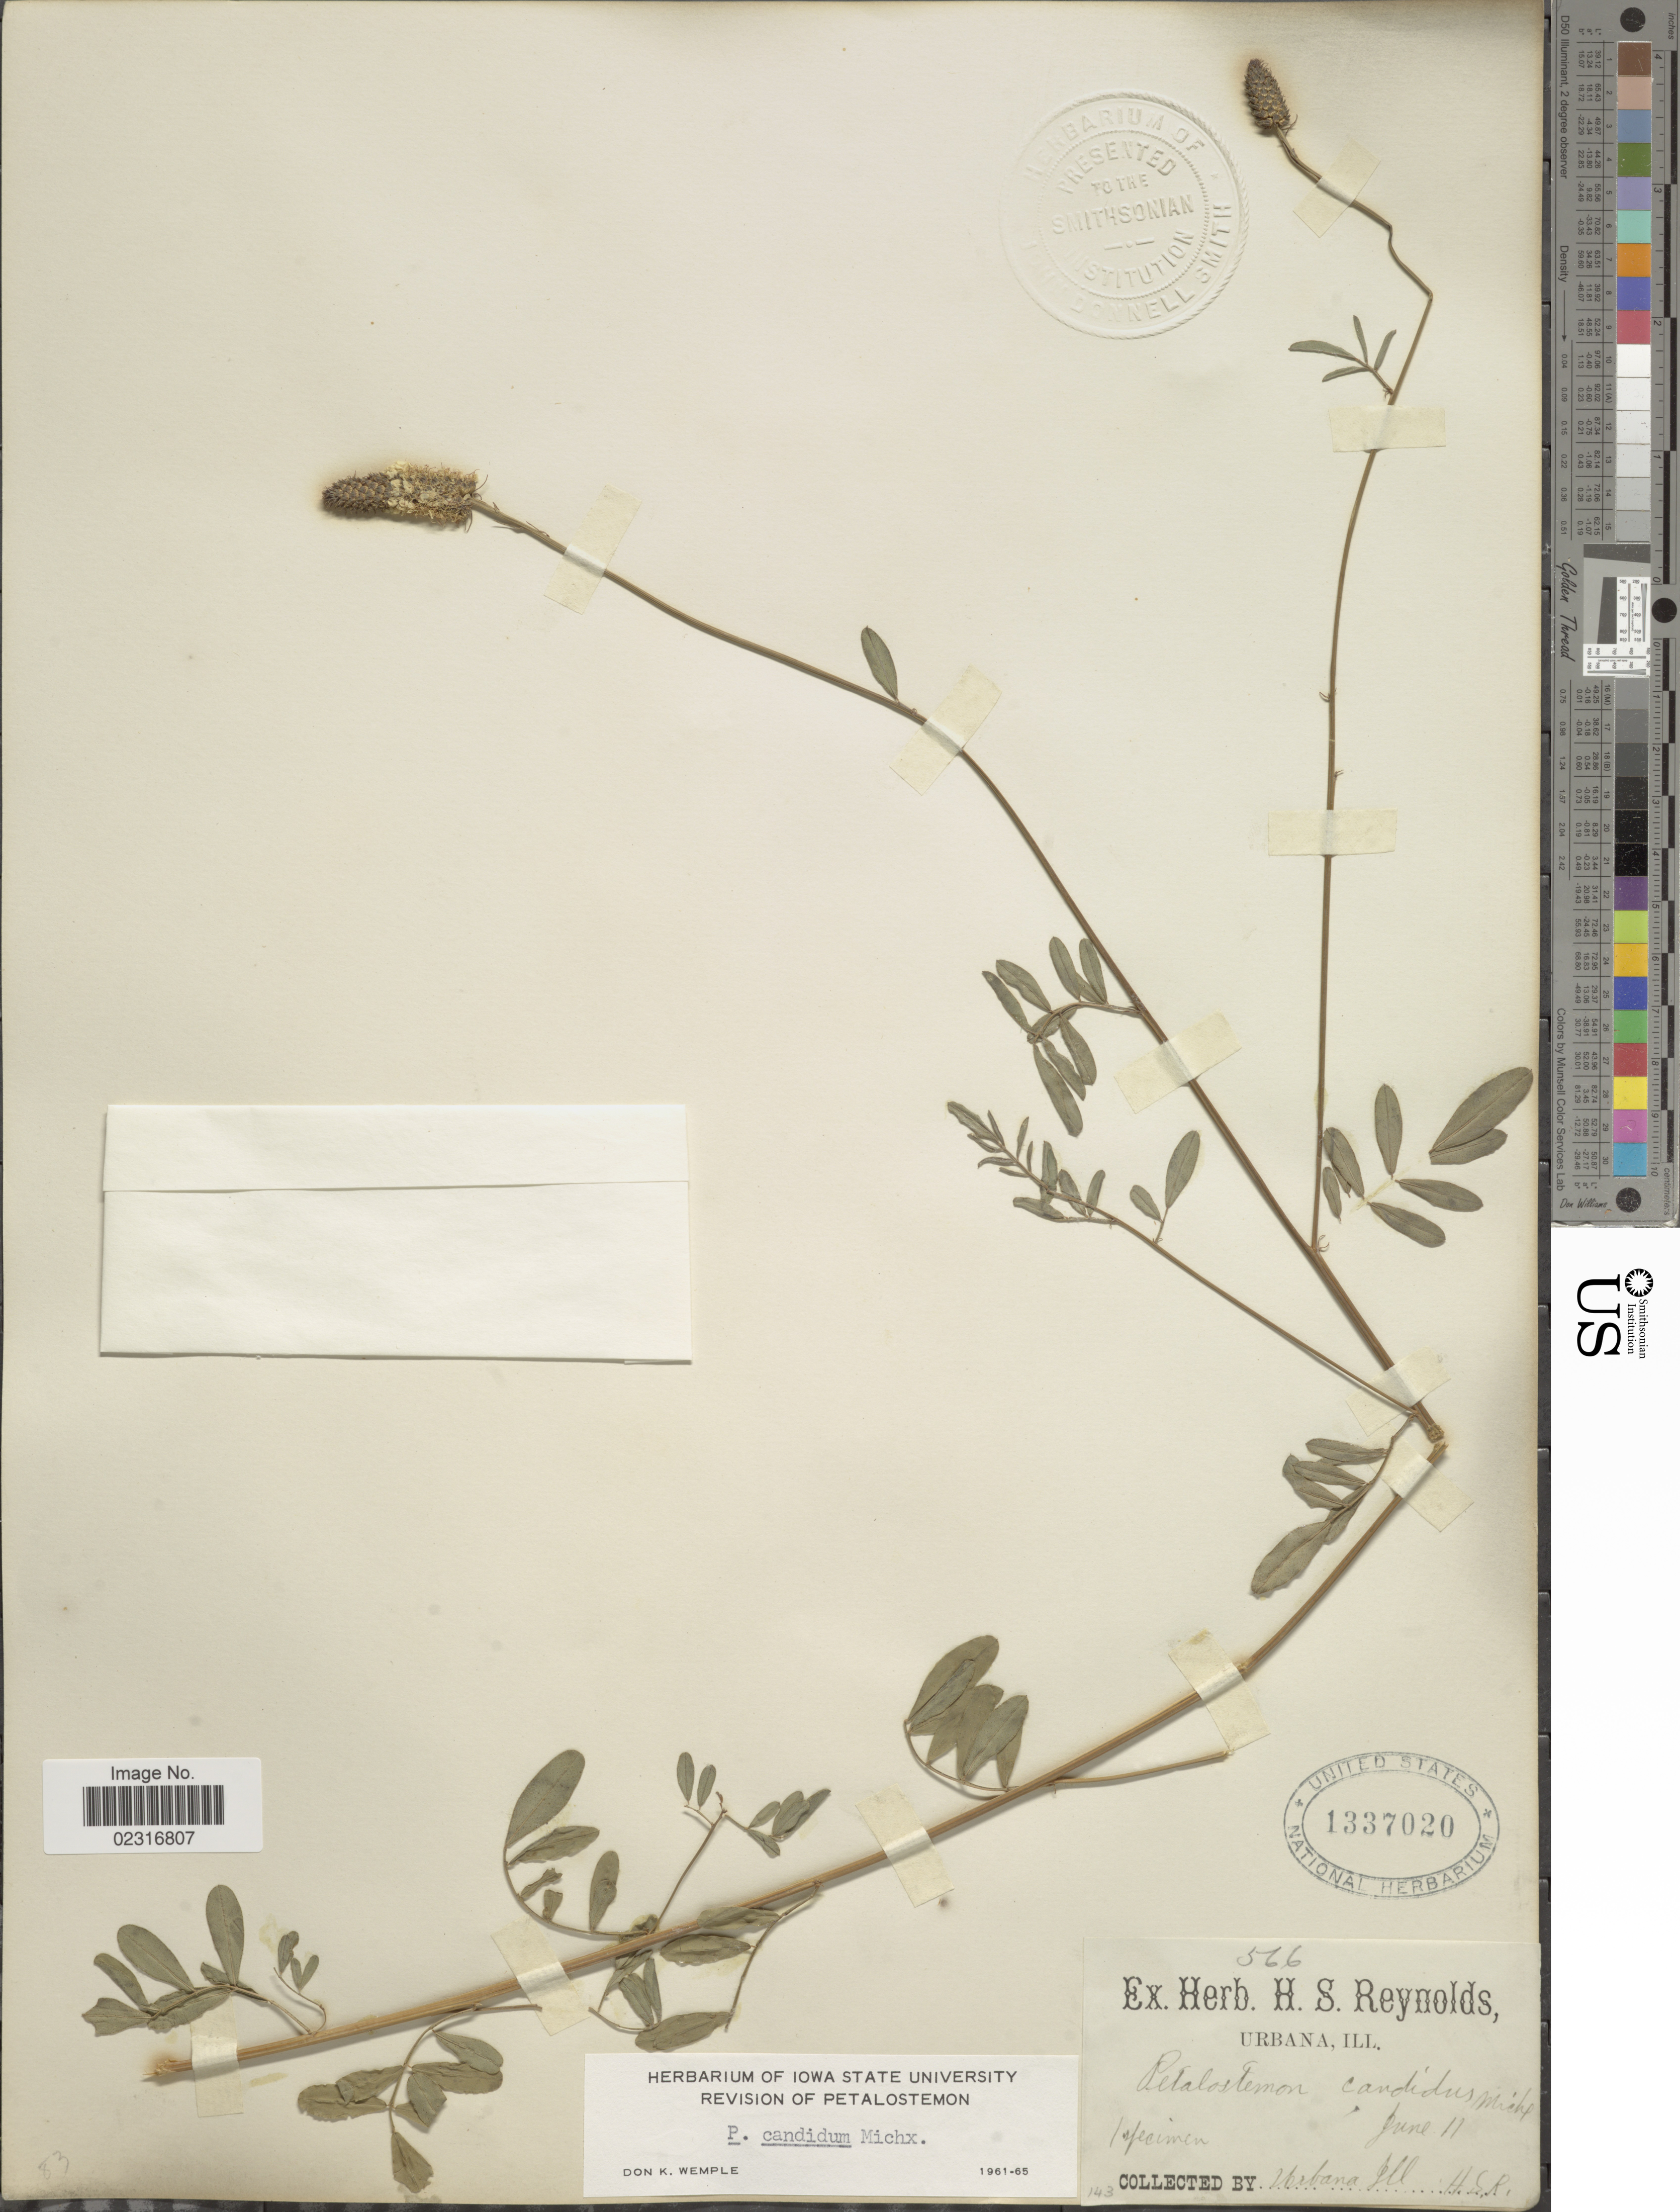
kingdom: Plantae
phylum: Tracheophyta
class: Magnoliopsida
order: Fabales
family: Fabaceae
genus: Dalea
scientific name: Dalea candida var. candida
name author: Michx. ex Willd.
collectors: H. Reynolds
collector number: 566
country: United States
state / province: Illinois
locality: Urbana, Ill.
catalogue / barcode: US 1337020